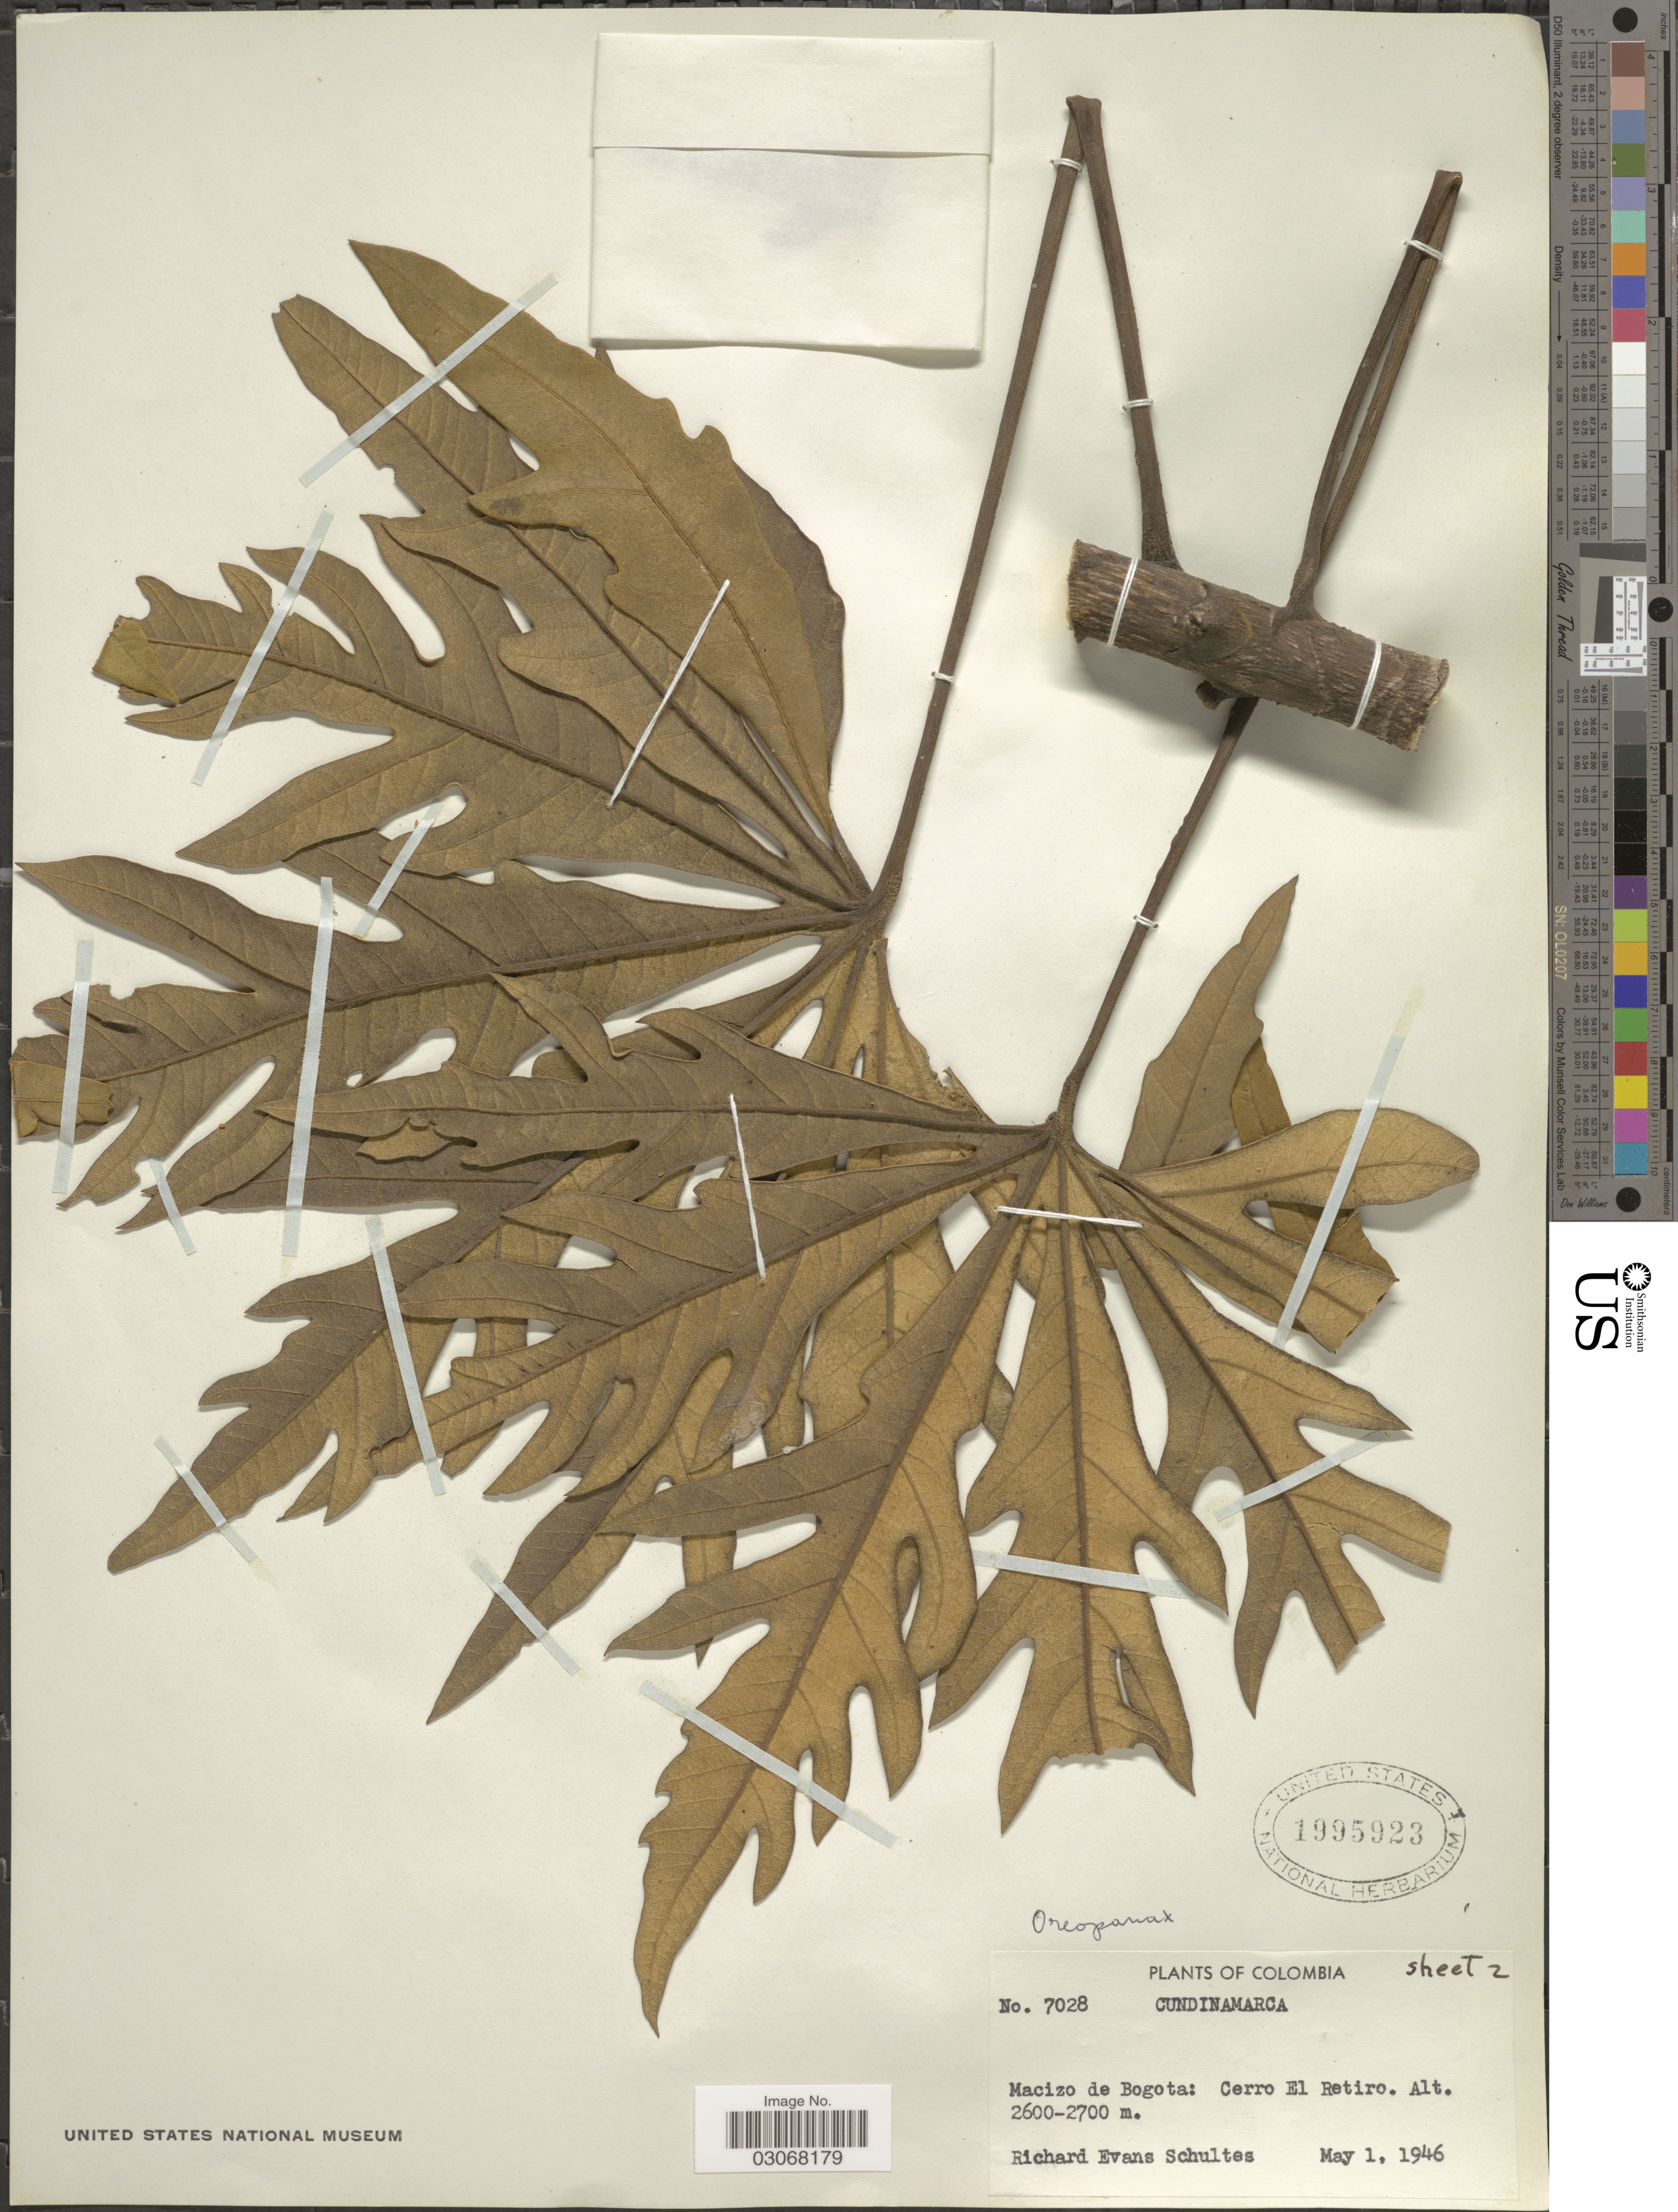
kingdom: Plantae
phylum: Tracheophyta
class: Magnoliopsida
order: Apiales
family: Araliaceae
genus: Oreopanax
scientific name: Oreopanax sp.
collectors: R. E. Schultes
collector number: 7028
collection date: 1946-05-01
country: Colombia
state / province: Cundinamarca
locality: Macizo de Bogota: Cerro El Retiro.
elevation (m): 2600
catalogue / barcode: US 1995923